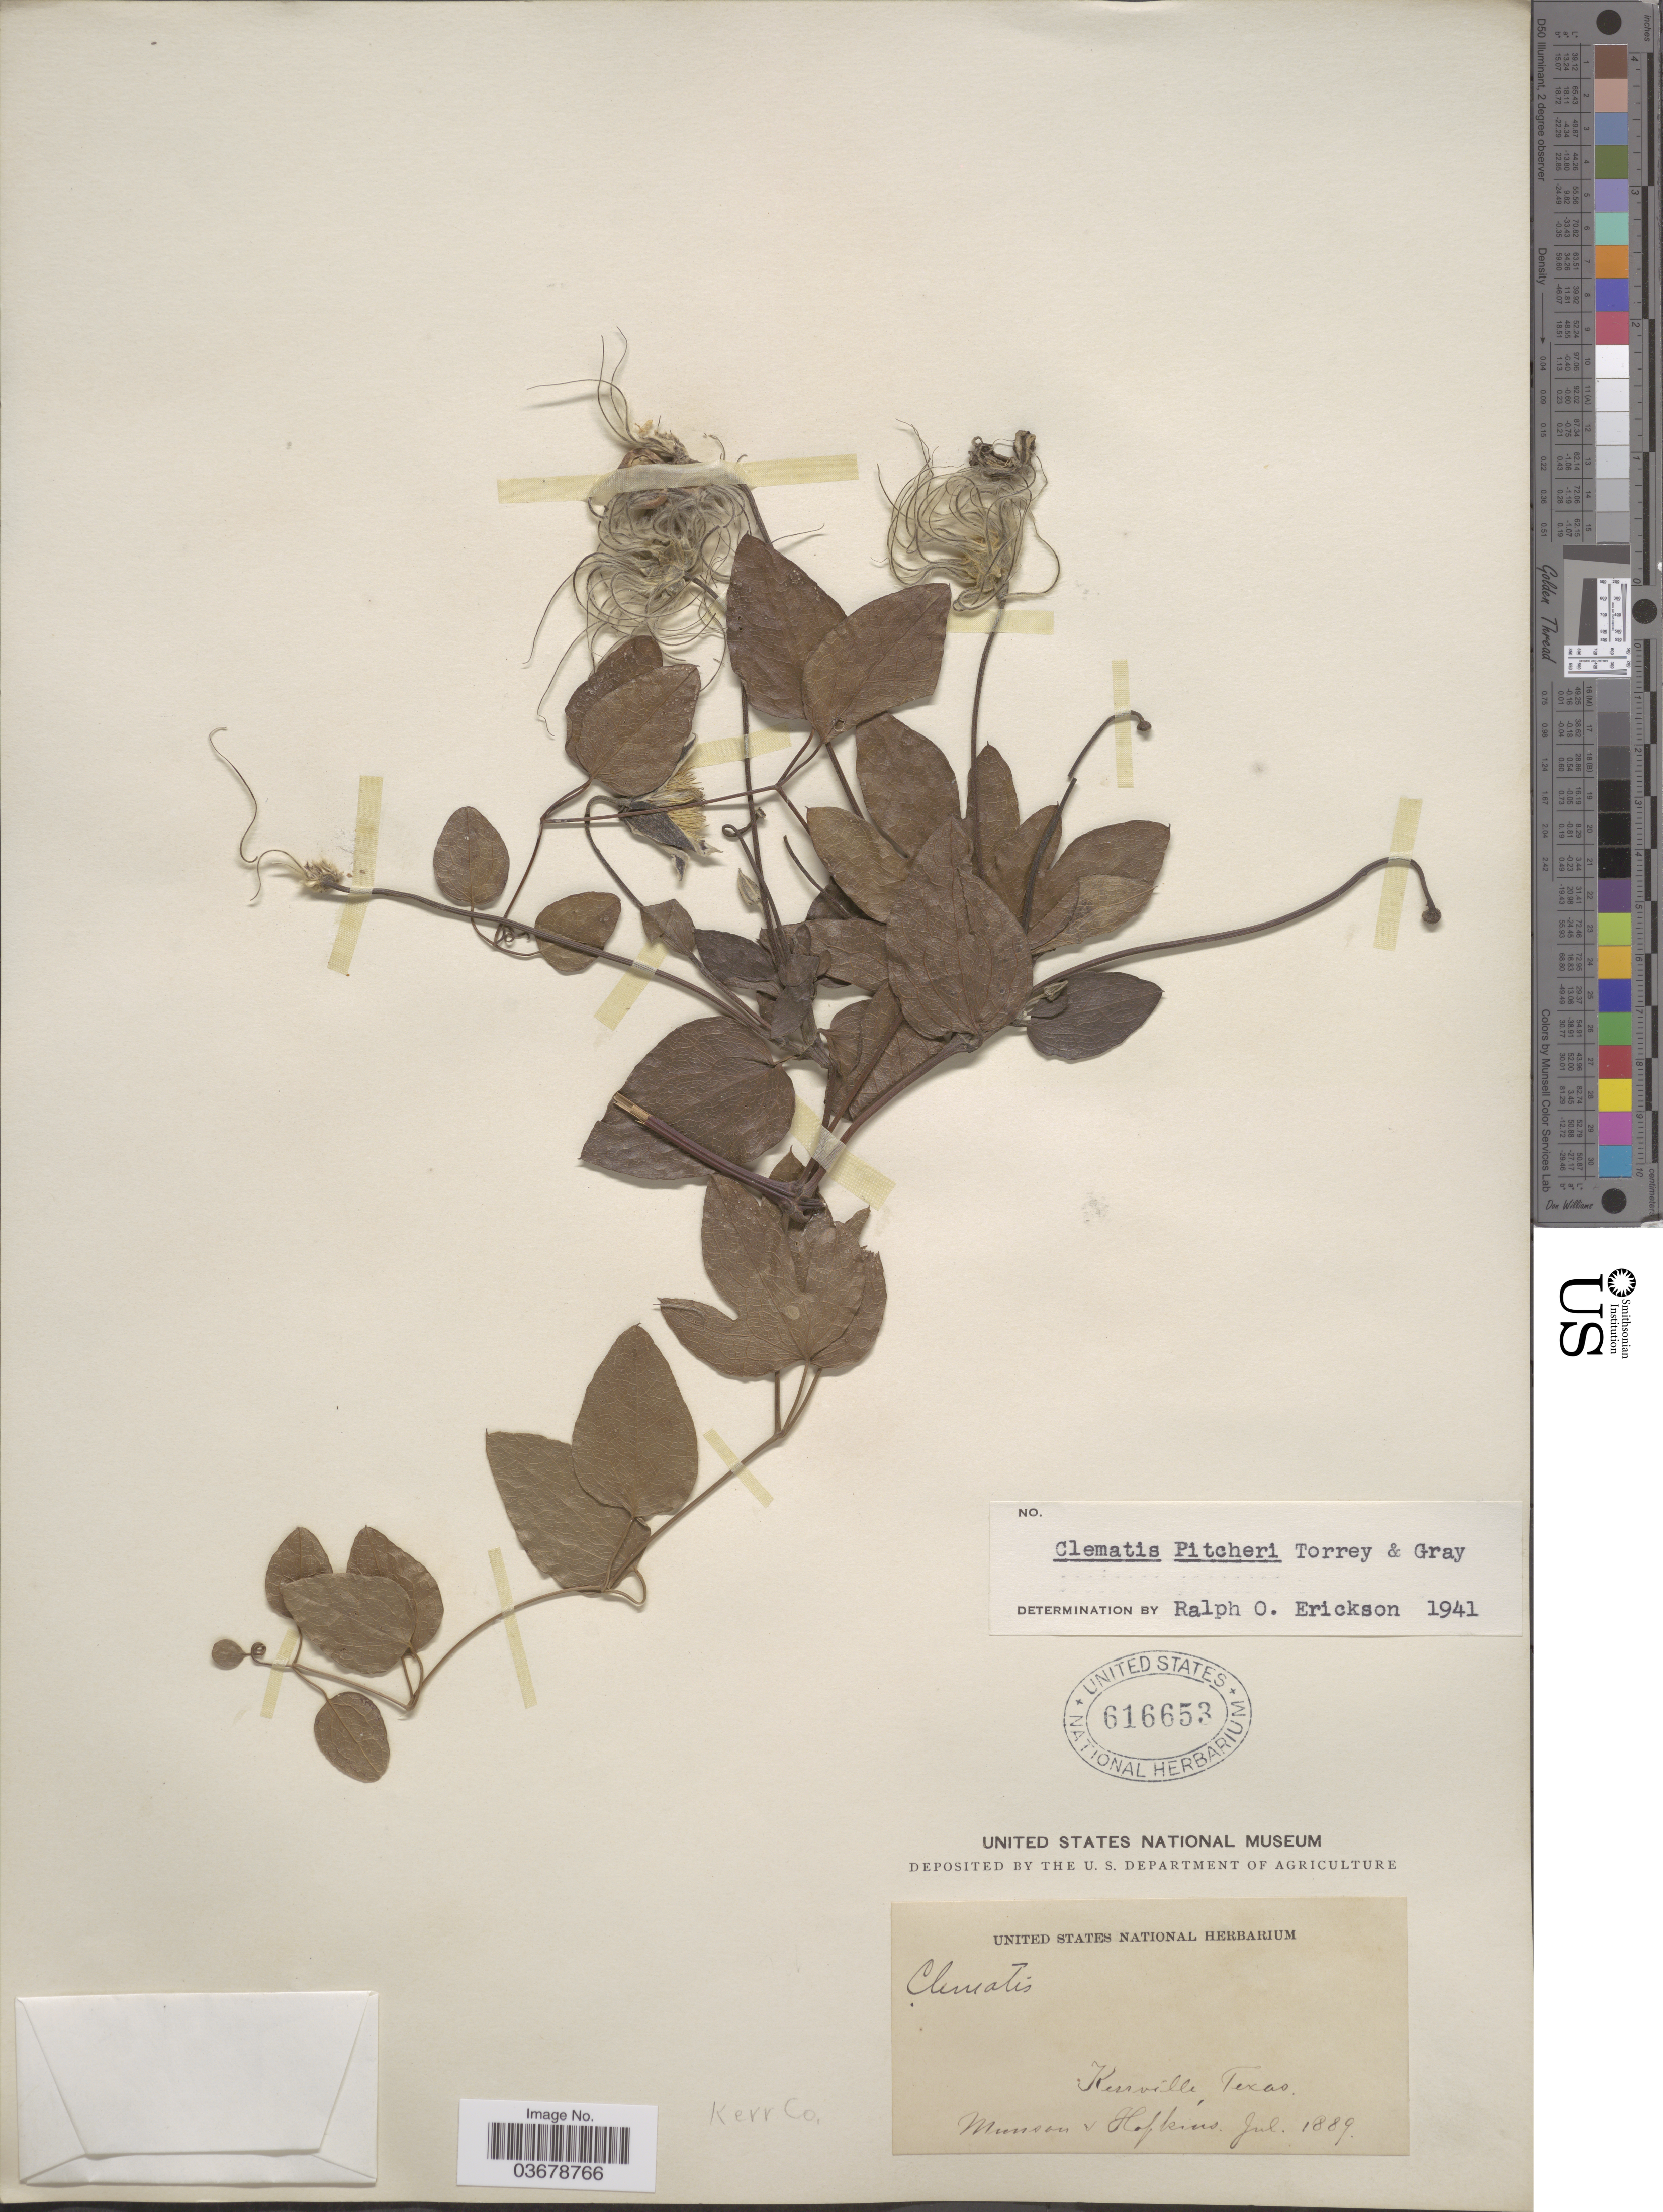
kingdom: Plantae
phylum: Tracheophyta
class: Magnoliopsida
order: Ranunculales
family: Ranunculaceae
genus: Clematis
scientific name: Clematis viorna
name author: L.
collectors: -. Munson & -- Hopkins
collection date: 1889-07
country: United States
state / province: Texas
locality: Kerr Co. Kerrville.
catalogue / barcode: US 616653